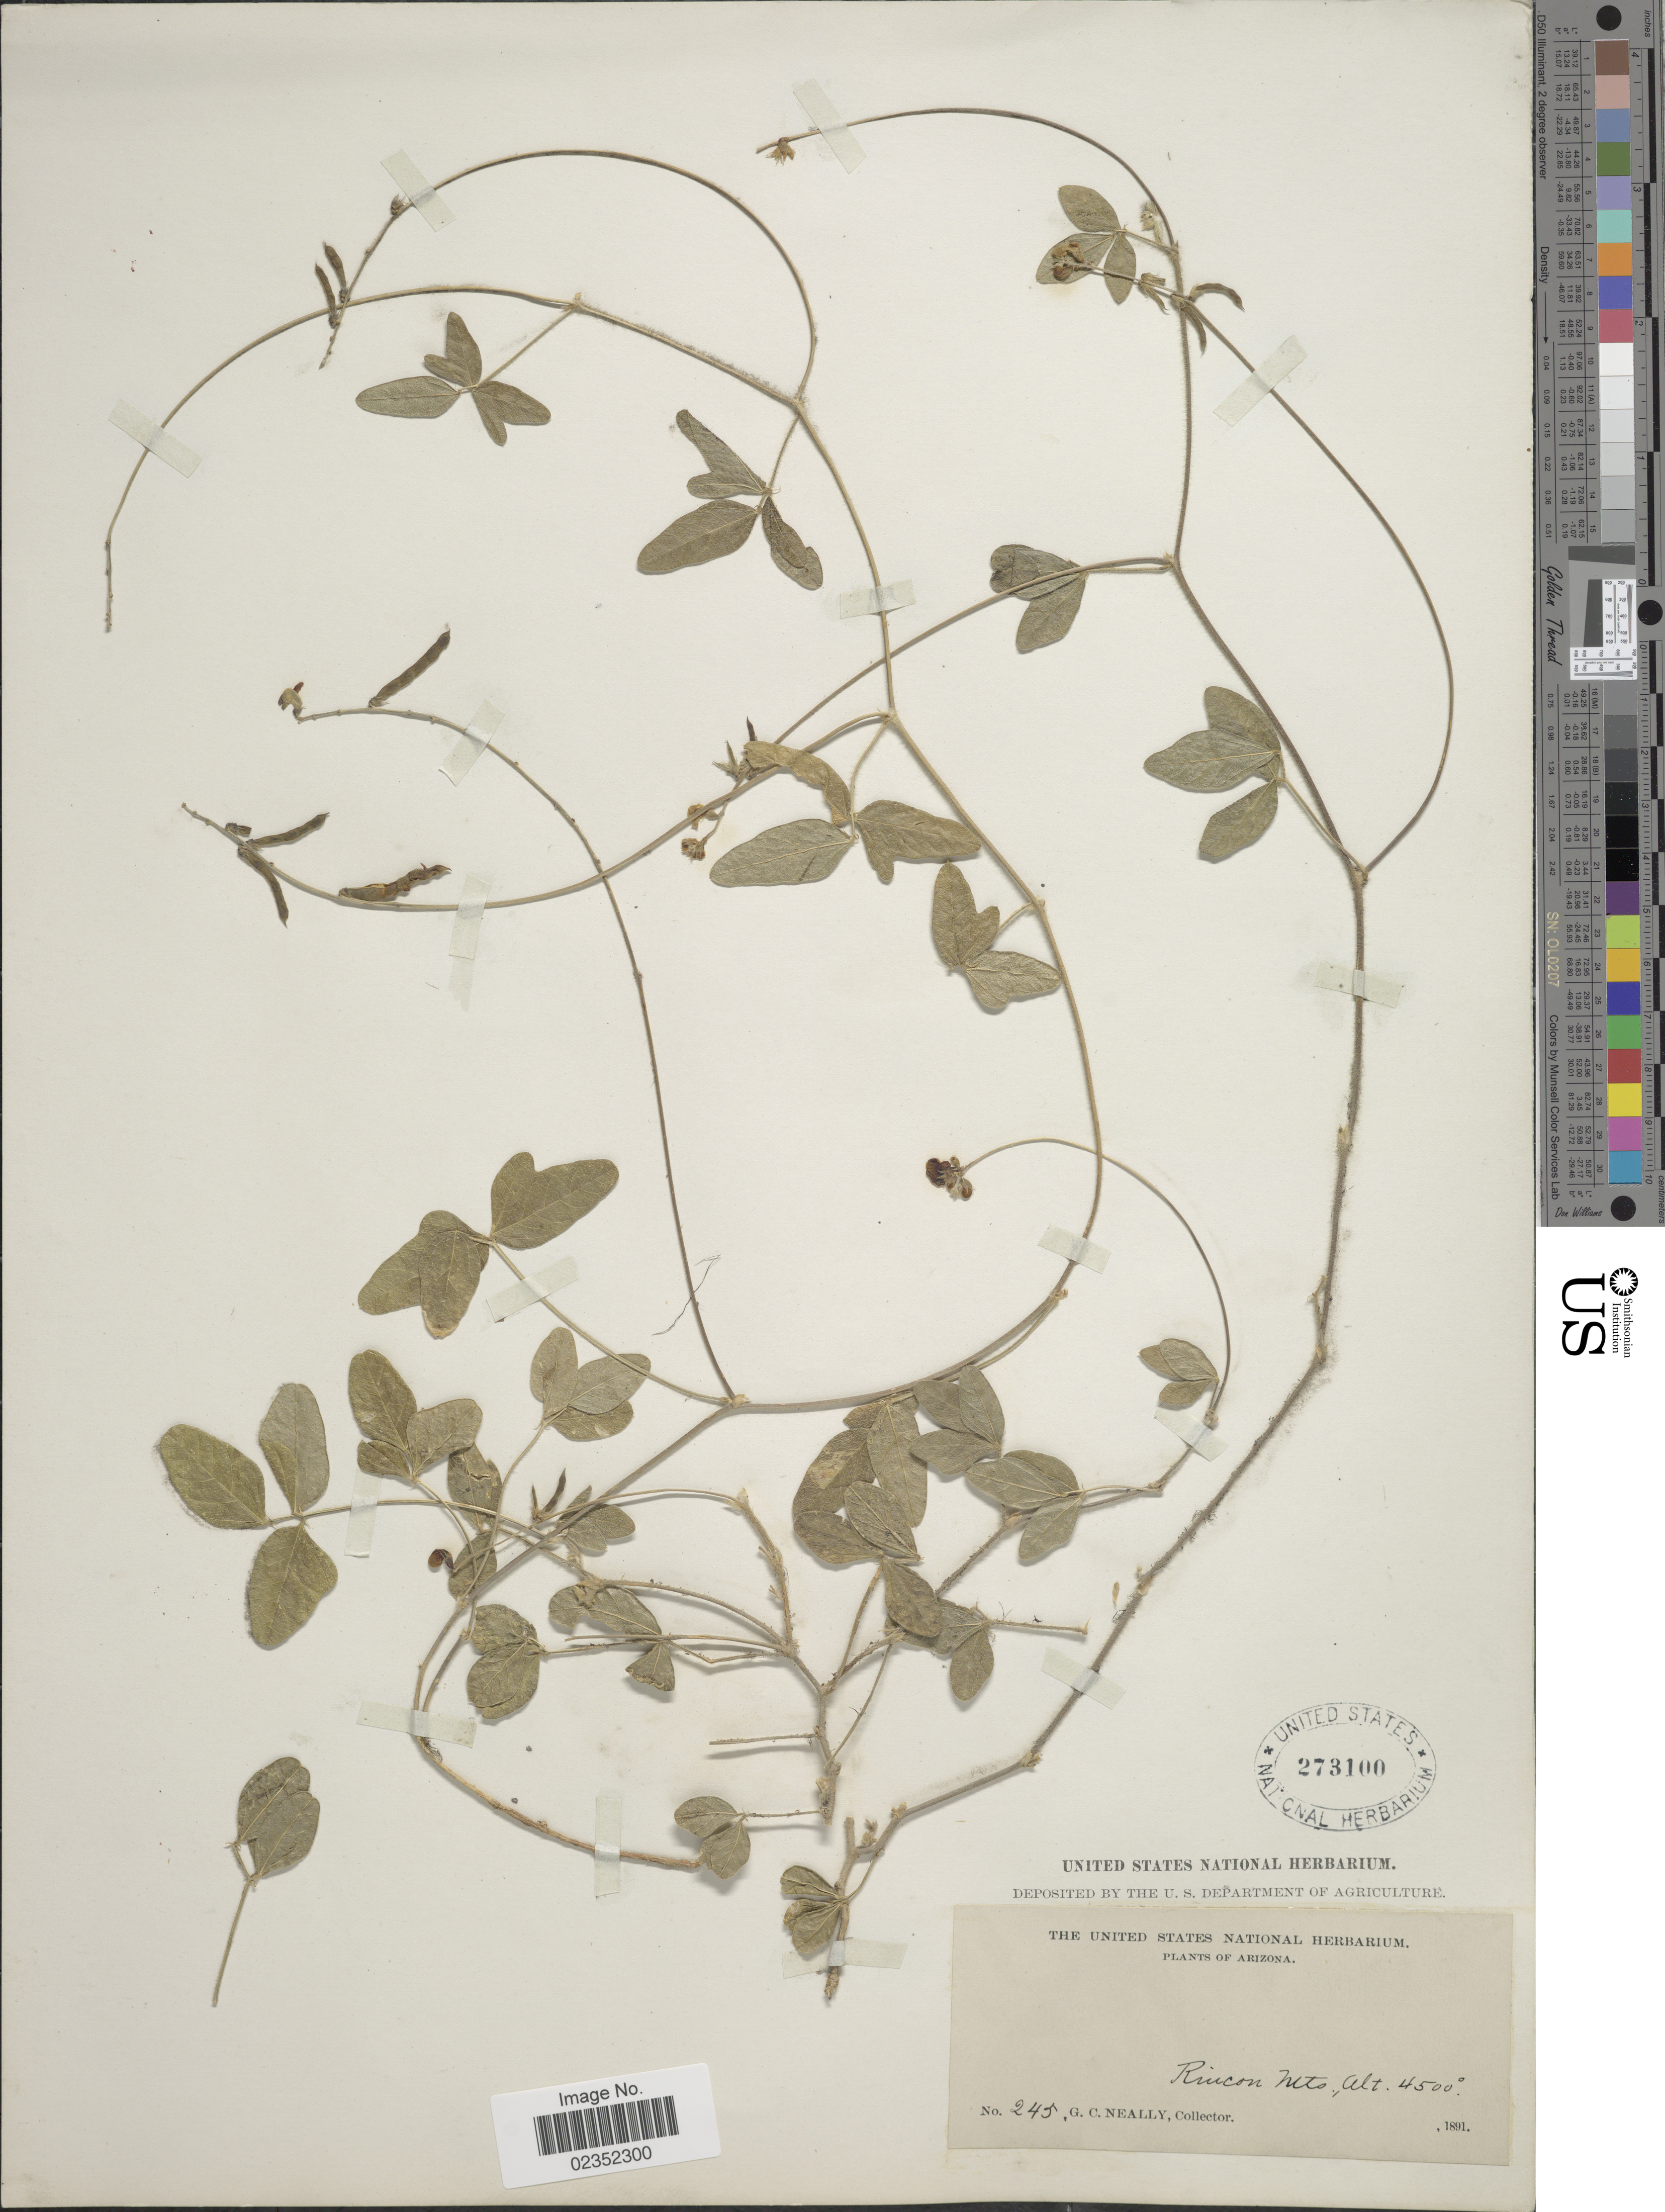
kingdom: Plantae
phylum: Tracheophyta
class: Magnoliopsida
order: Fabales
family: Fabaceae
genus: Macroptilium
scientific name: Macroptilium heterophyllum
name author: (Willd.) Maréchal & Baudet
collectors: G. Neally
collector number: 245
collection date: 1891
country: United States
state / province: Arizona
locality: Rincon Mts.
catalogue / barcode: US 273100